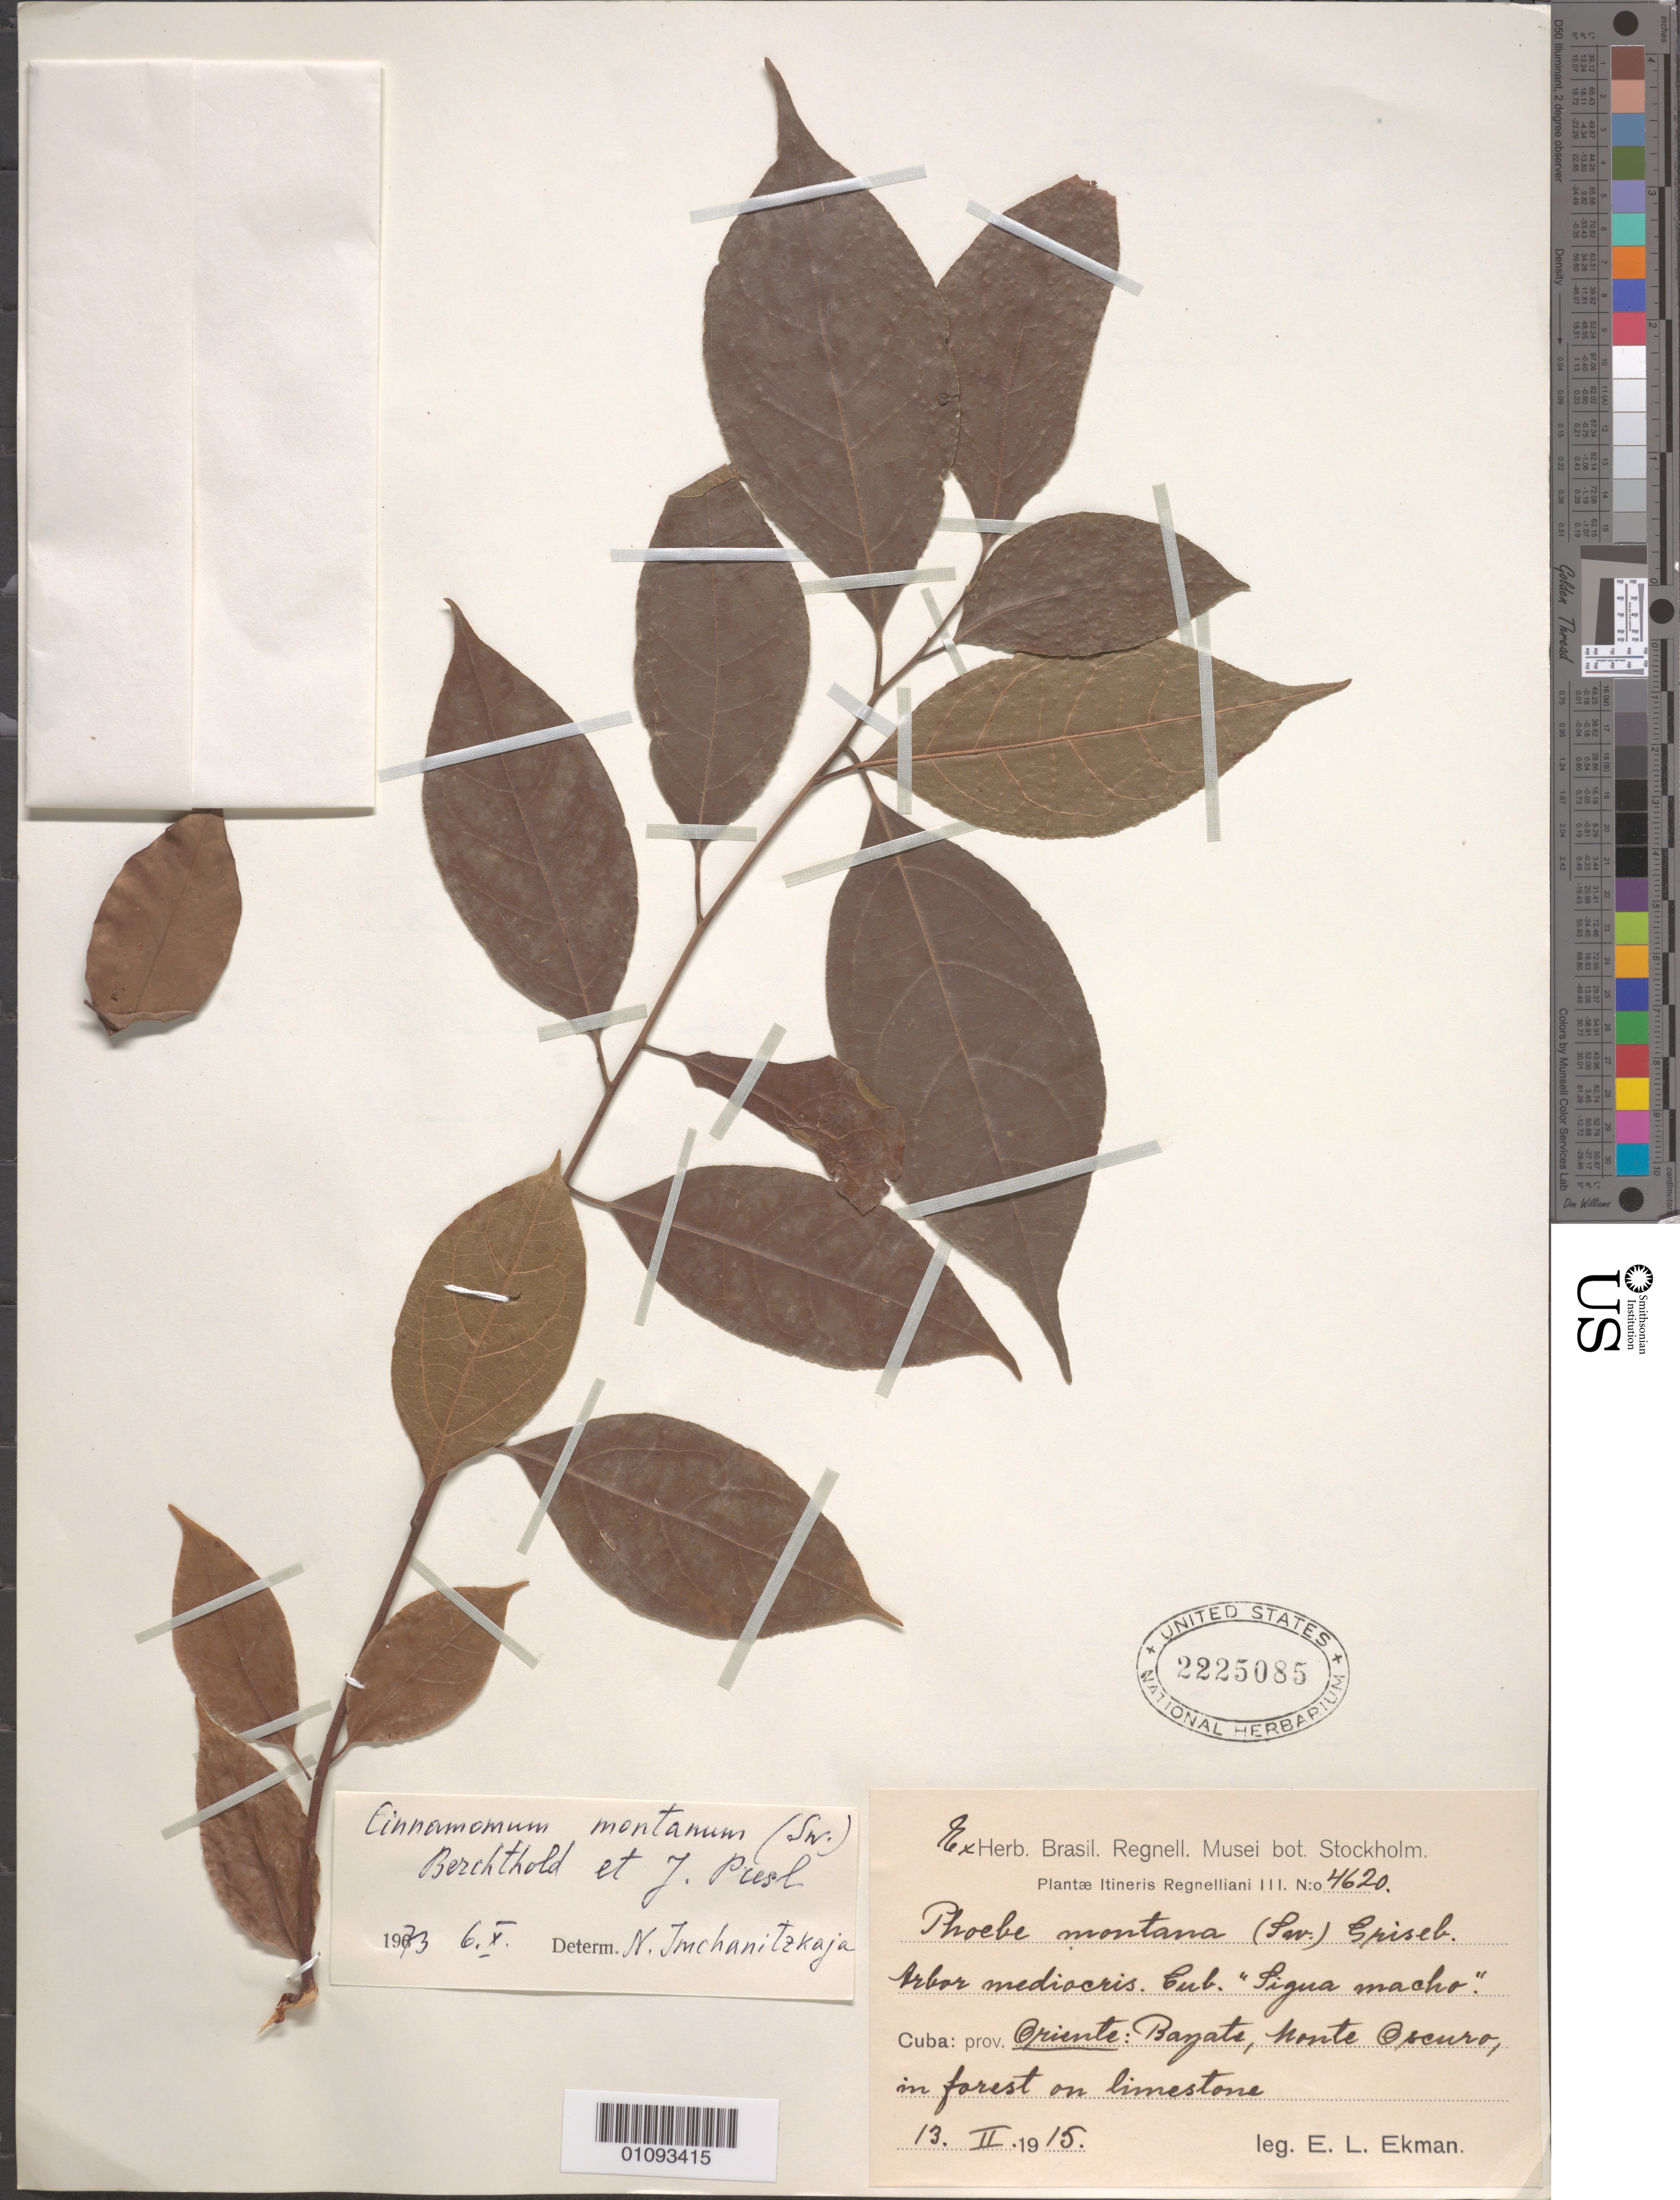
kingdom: Plantae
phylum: Tracheophyta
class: Magnoliopsida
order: Laurales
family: Lauraceae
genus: Cinnamomum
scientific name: Cinnamomum montanum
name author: (Sw.) J. Presl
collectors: E. L. Ekman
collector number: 4620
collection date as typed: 13 Feb 1915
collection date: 1915-02-13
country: Cuba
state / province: Oriente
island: Cuba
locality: Bazate, Monte Oscuro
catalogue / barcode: US 2225085